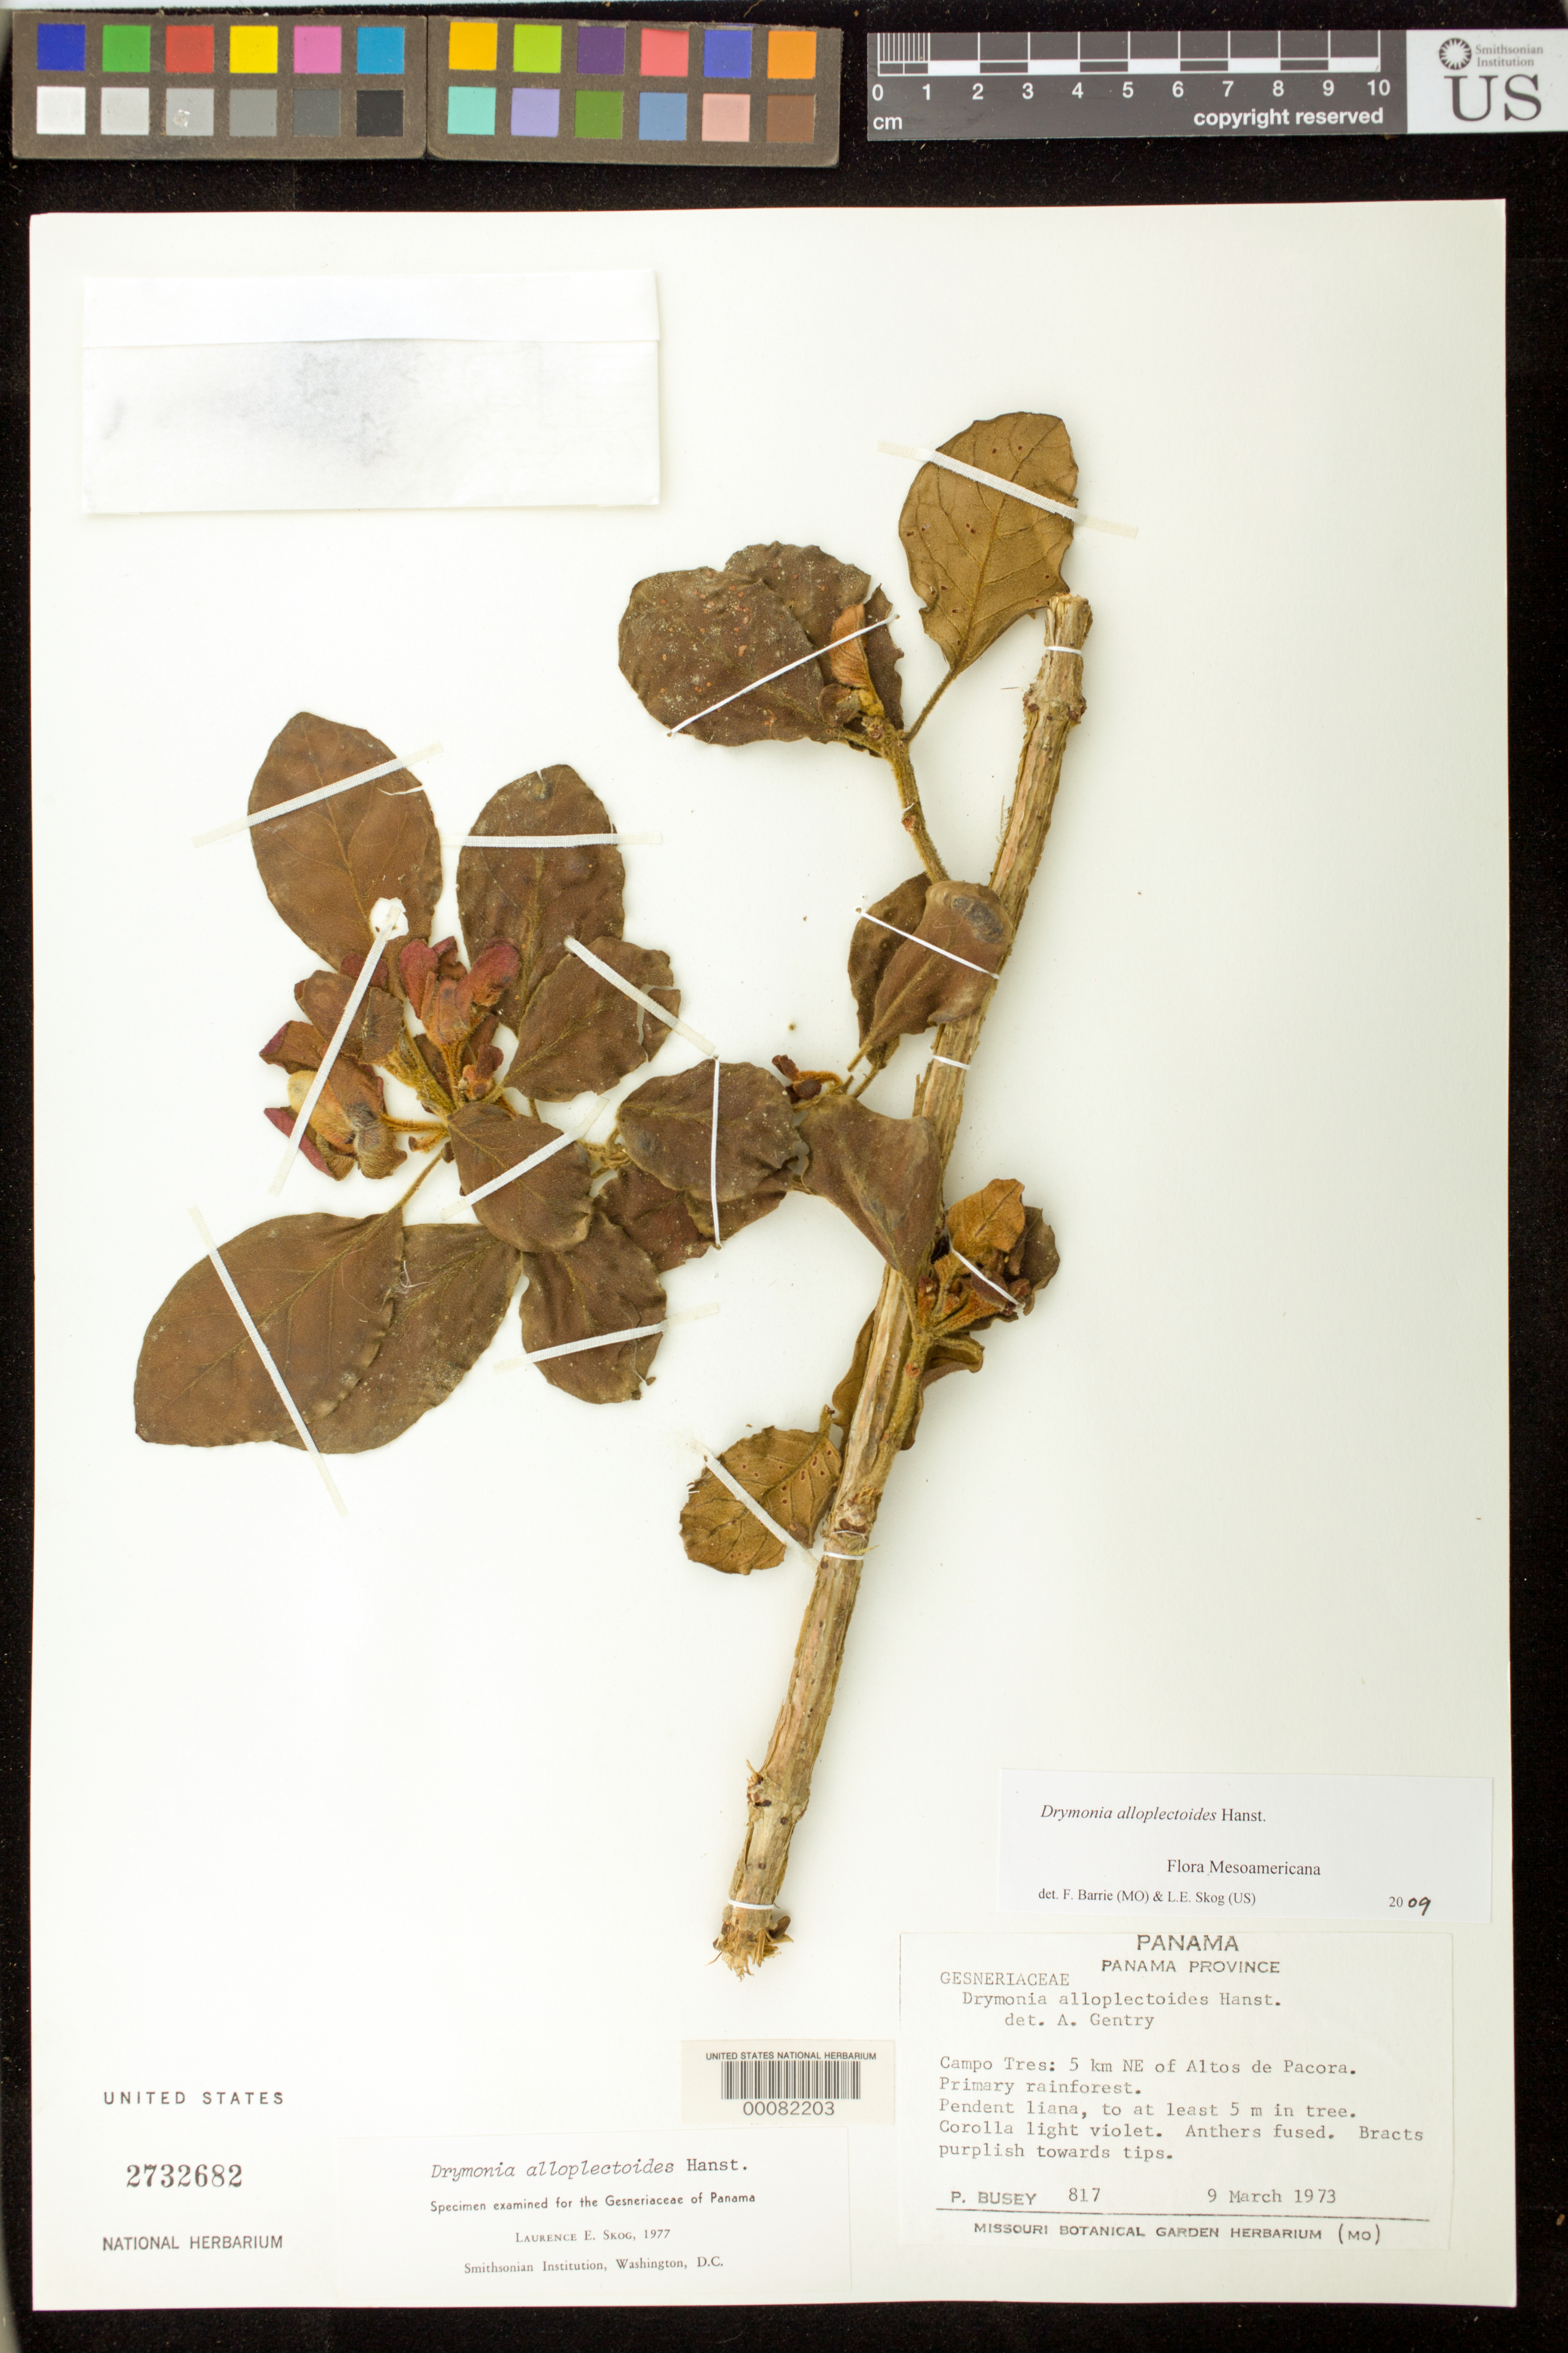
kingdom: Plantae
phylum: Tracheophyta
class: Magnoliopsida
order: Lamiales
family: Gesneriaceae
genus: Drymonia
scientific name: Drymonia alloplectoides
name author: Hanst.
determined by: Skog, Laurence E.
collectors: P. Busey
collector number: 817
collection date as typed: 09 Mar 1973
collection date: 1973-03-09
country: Panama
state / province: Panamá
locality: Campo Tres, 5 km NE of Altos de Pacora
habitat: Primary rainforest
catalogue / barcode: US 2732682